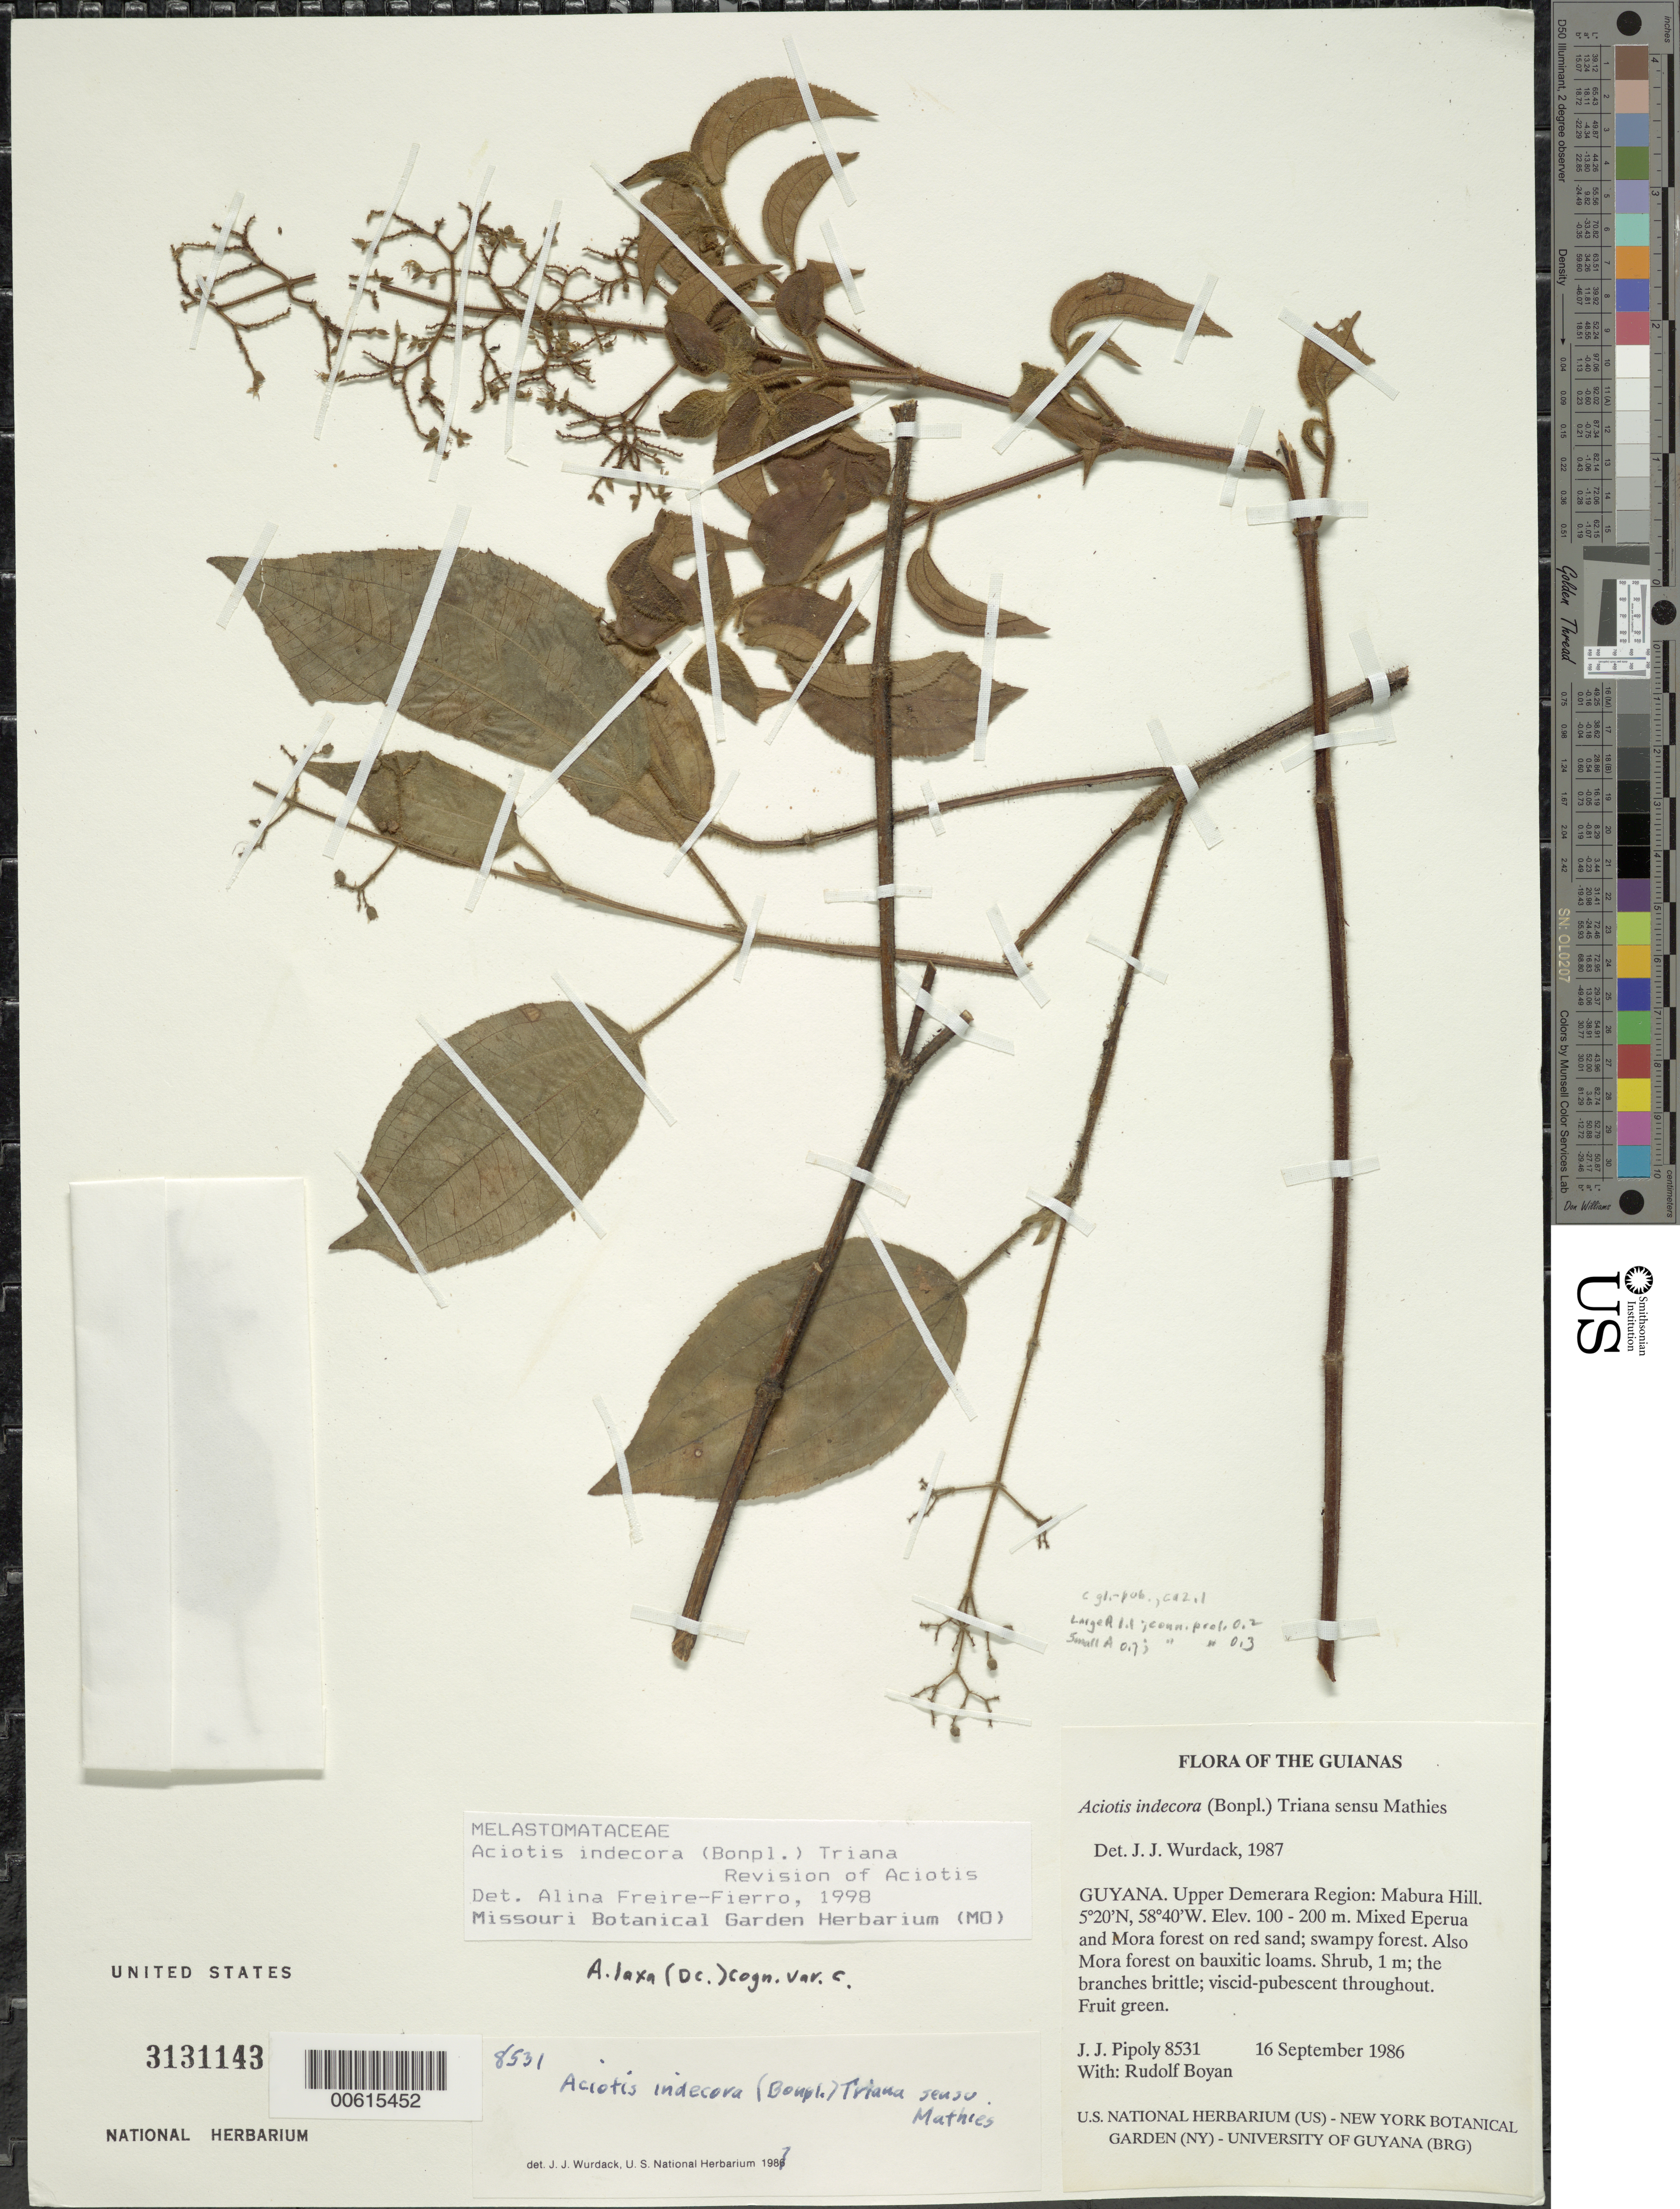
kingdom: Plantae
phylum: Tracheophyta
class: Magnoliopsida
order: Myrtales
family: Melastomataceae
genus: Aciotis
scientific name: Aciotis indecora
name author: (Bonpl.) Triana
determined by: Freire-Fierro, A.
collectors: J. J. Pipoly & R. Boyan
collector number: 8531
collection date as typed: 16 September 1986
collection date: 1986-09-16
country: Guyana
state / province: U. Demerara-Berbice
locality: Mabura Hill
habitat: Mixed Eperua and Mora forest on red sand; swampy forest. Also Mora forest on bauxitic loams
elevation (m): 100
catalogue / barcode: US 3131143